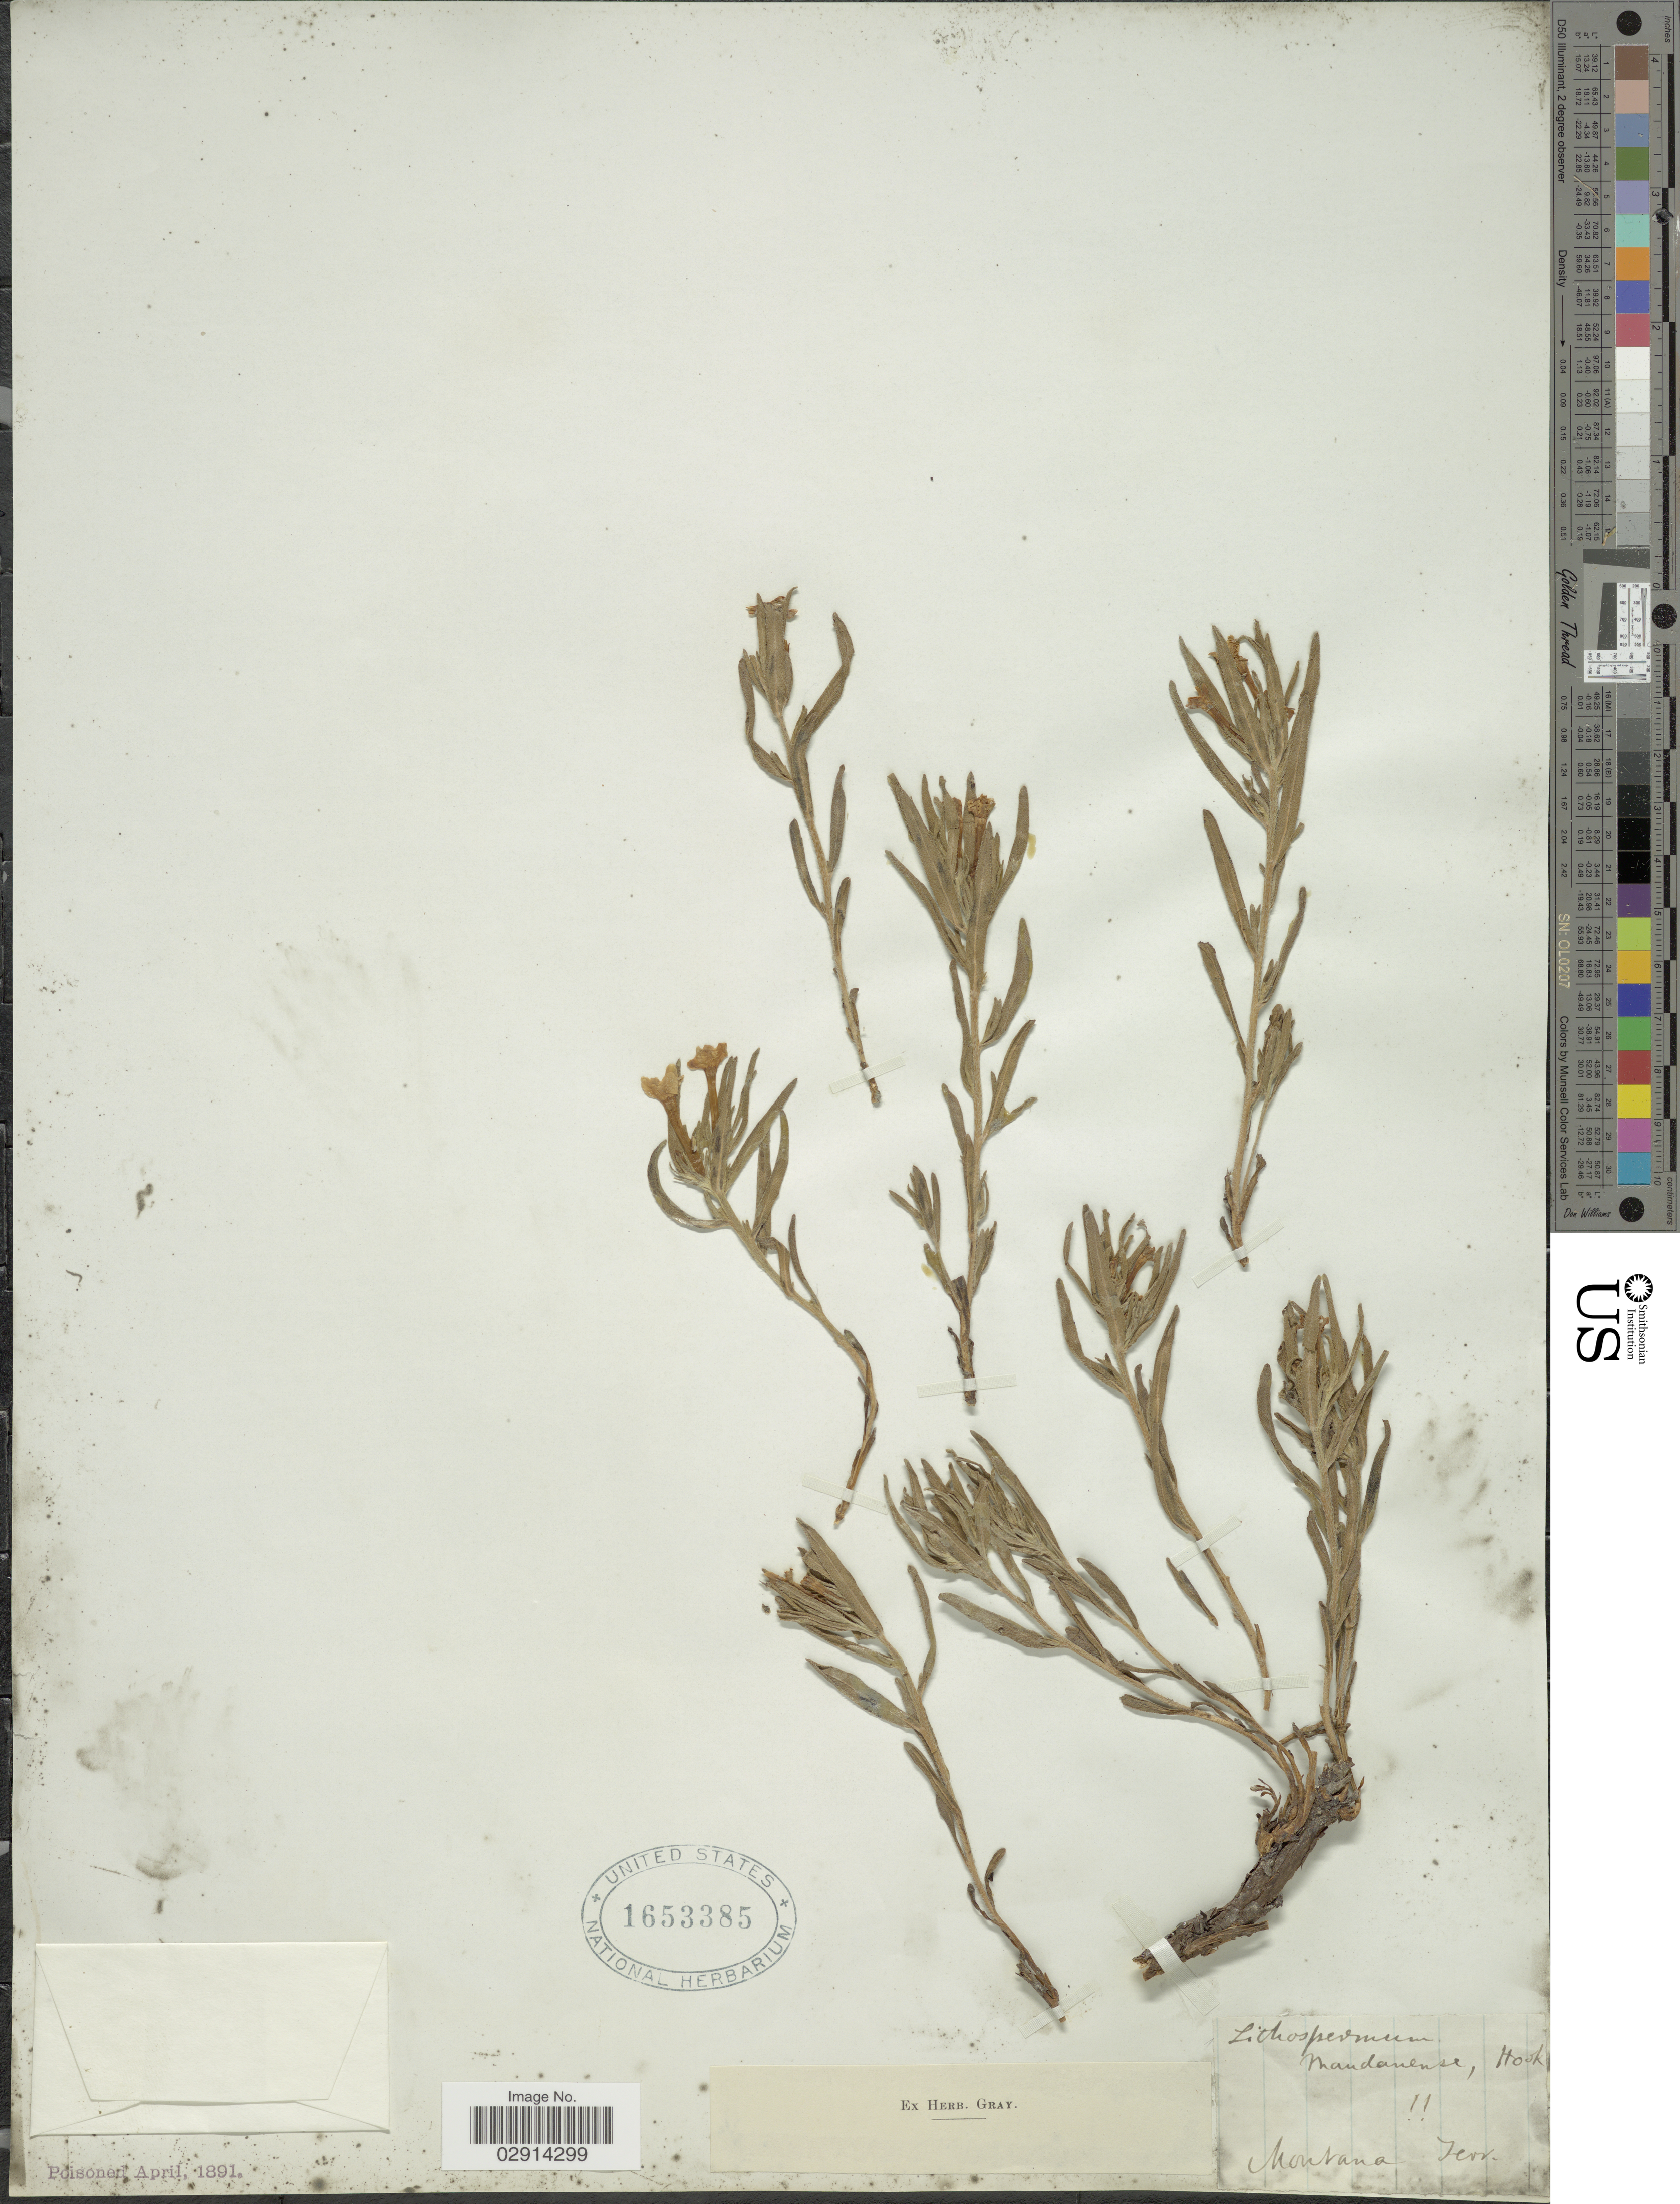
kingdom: Plantae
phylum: Tracheophyta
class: Magnoliopsida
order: Boraginales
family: Boraginaceae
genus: Lithospermum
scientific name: Lithospermum mandanense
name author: Spreng.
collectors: ex herb. Gray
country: United States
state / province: Montana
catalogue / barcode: US 1653385